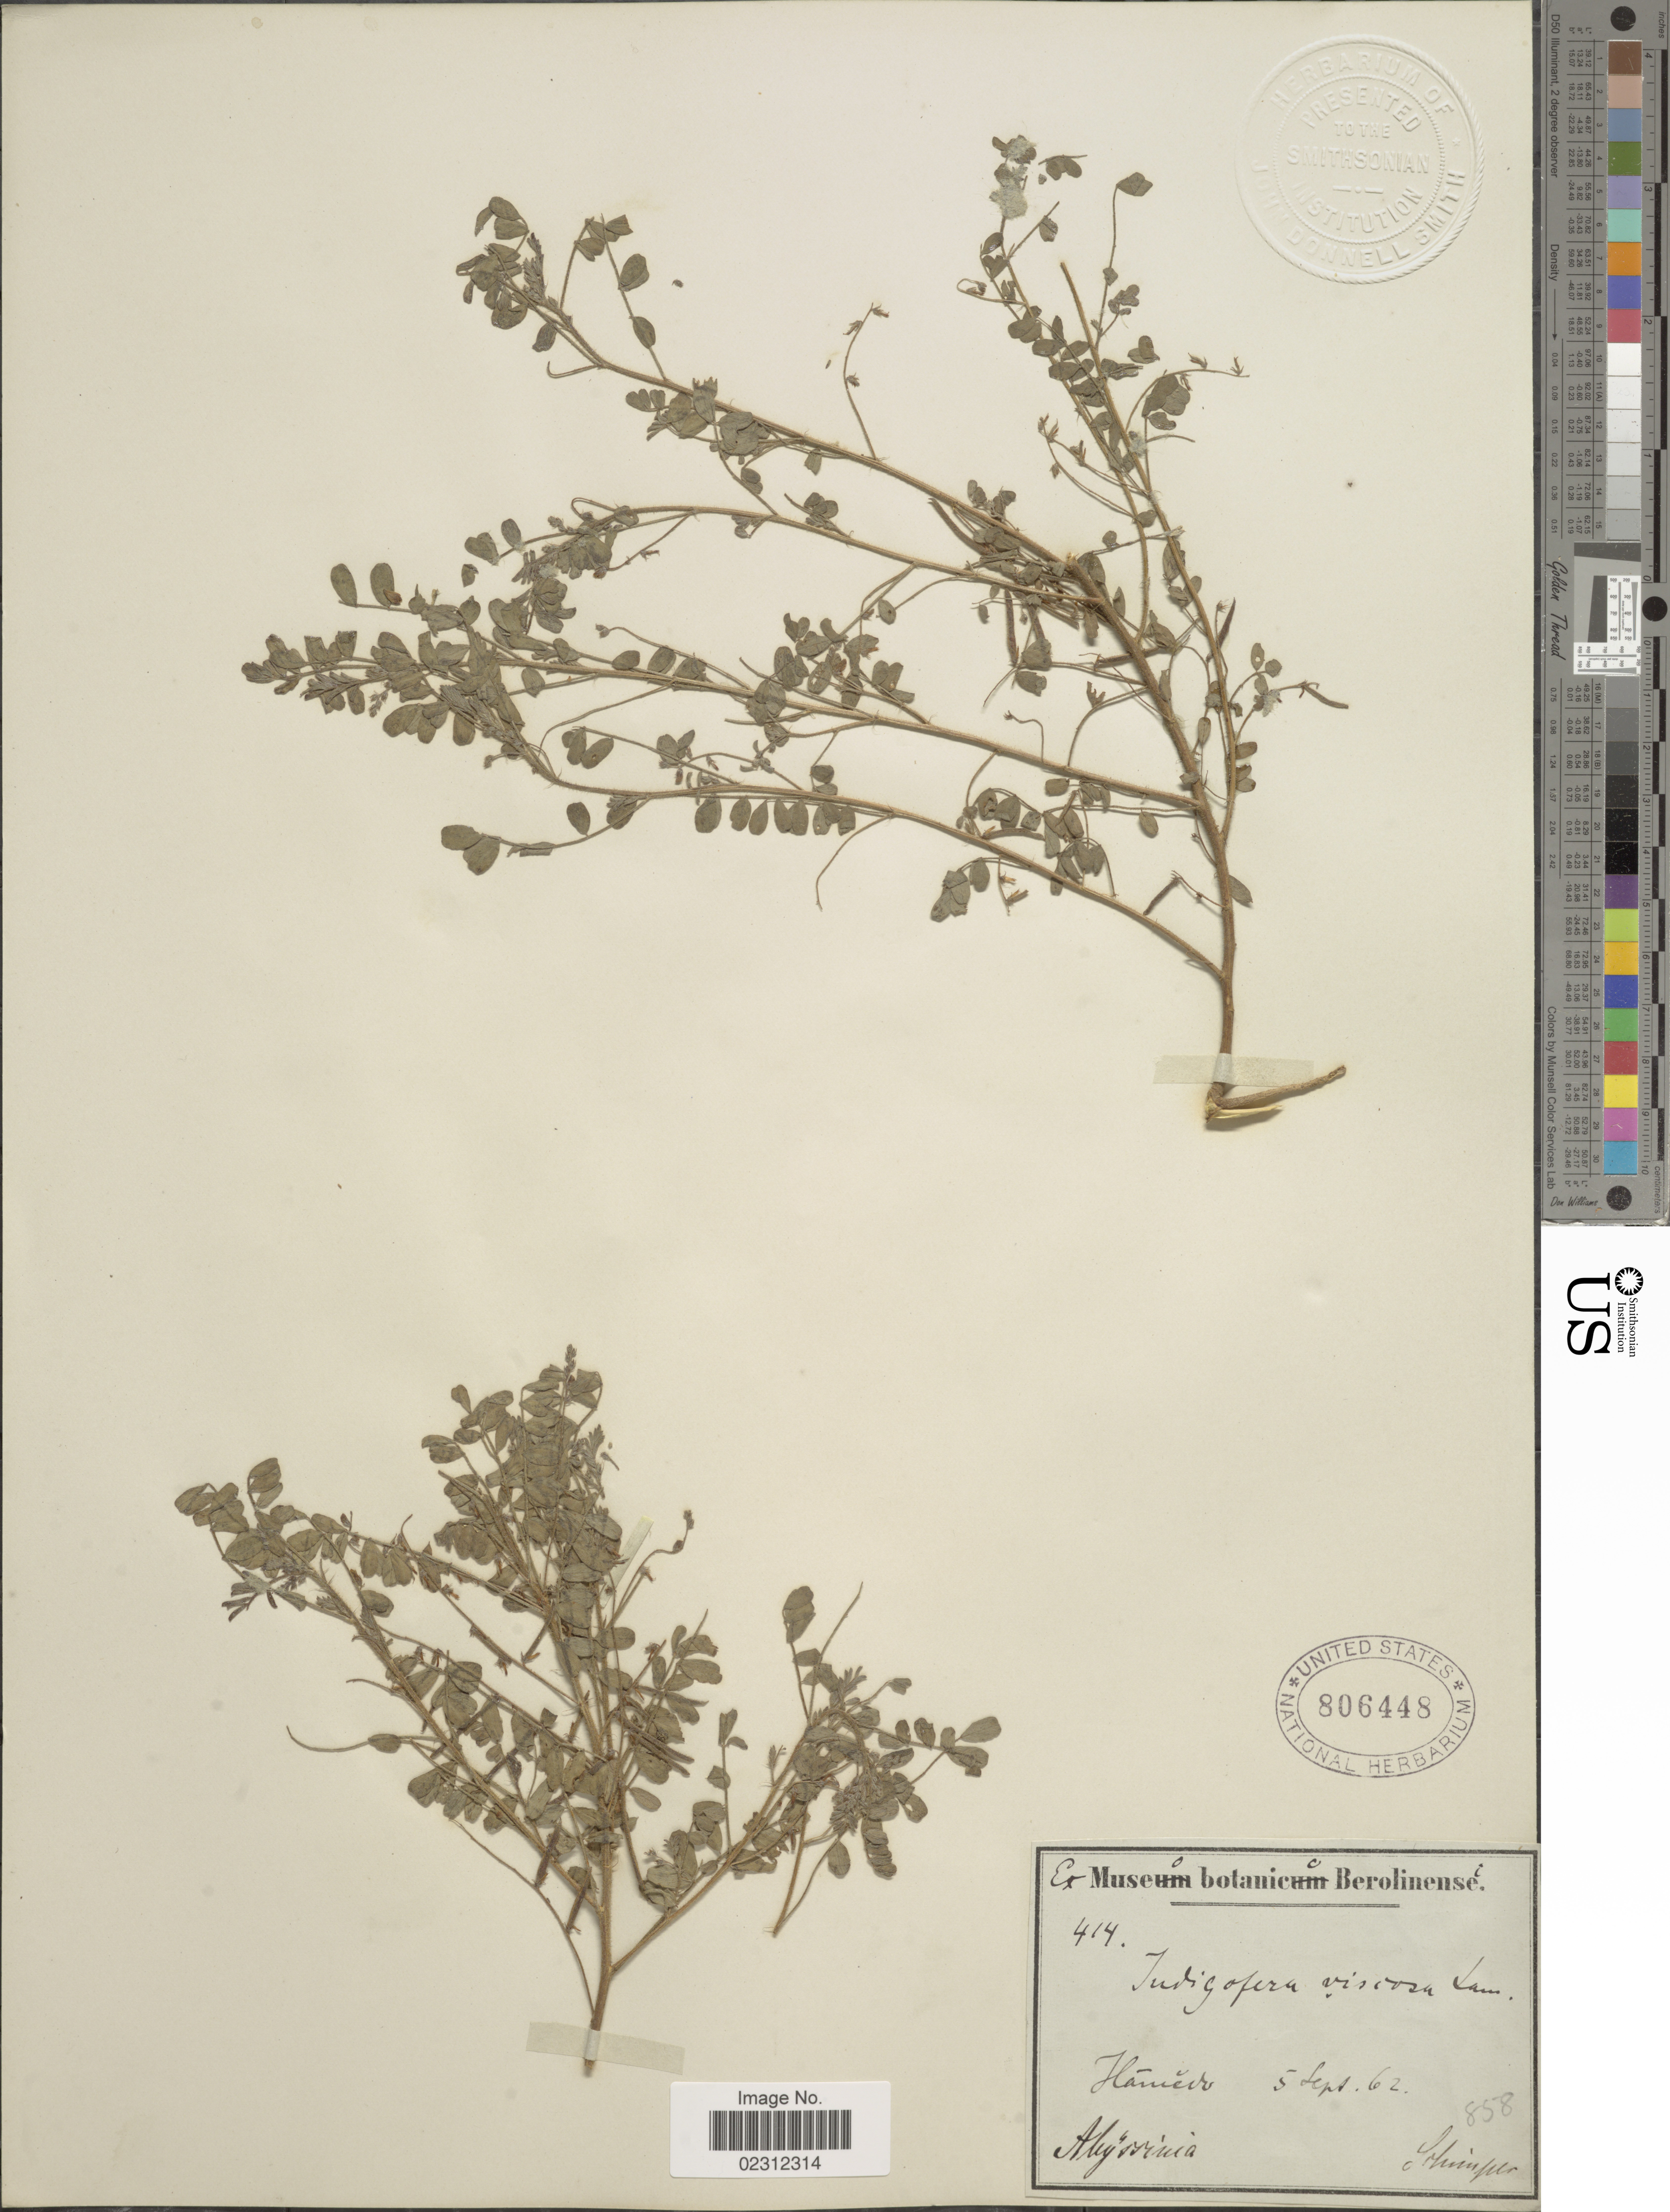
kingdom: Plantae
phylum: Tracheophyta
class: Magnoliopsida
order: Fabales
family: Fabaceae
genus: Indigofera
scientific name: Indigofera viscosa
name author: Lam.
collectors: -. Schimper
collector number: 414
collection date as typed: Transcribed d/m/y: 5/9/62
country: Eritrea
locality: Hamedo [interpreted]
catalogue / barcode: US 806448